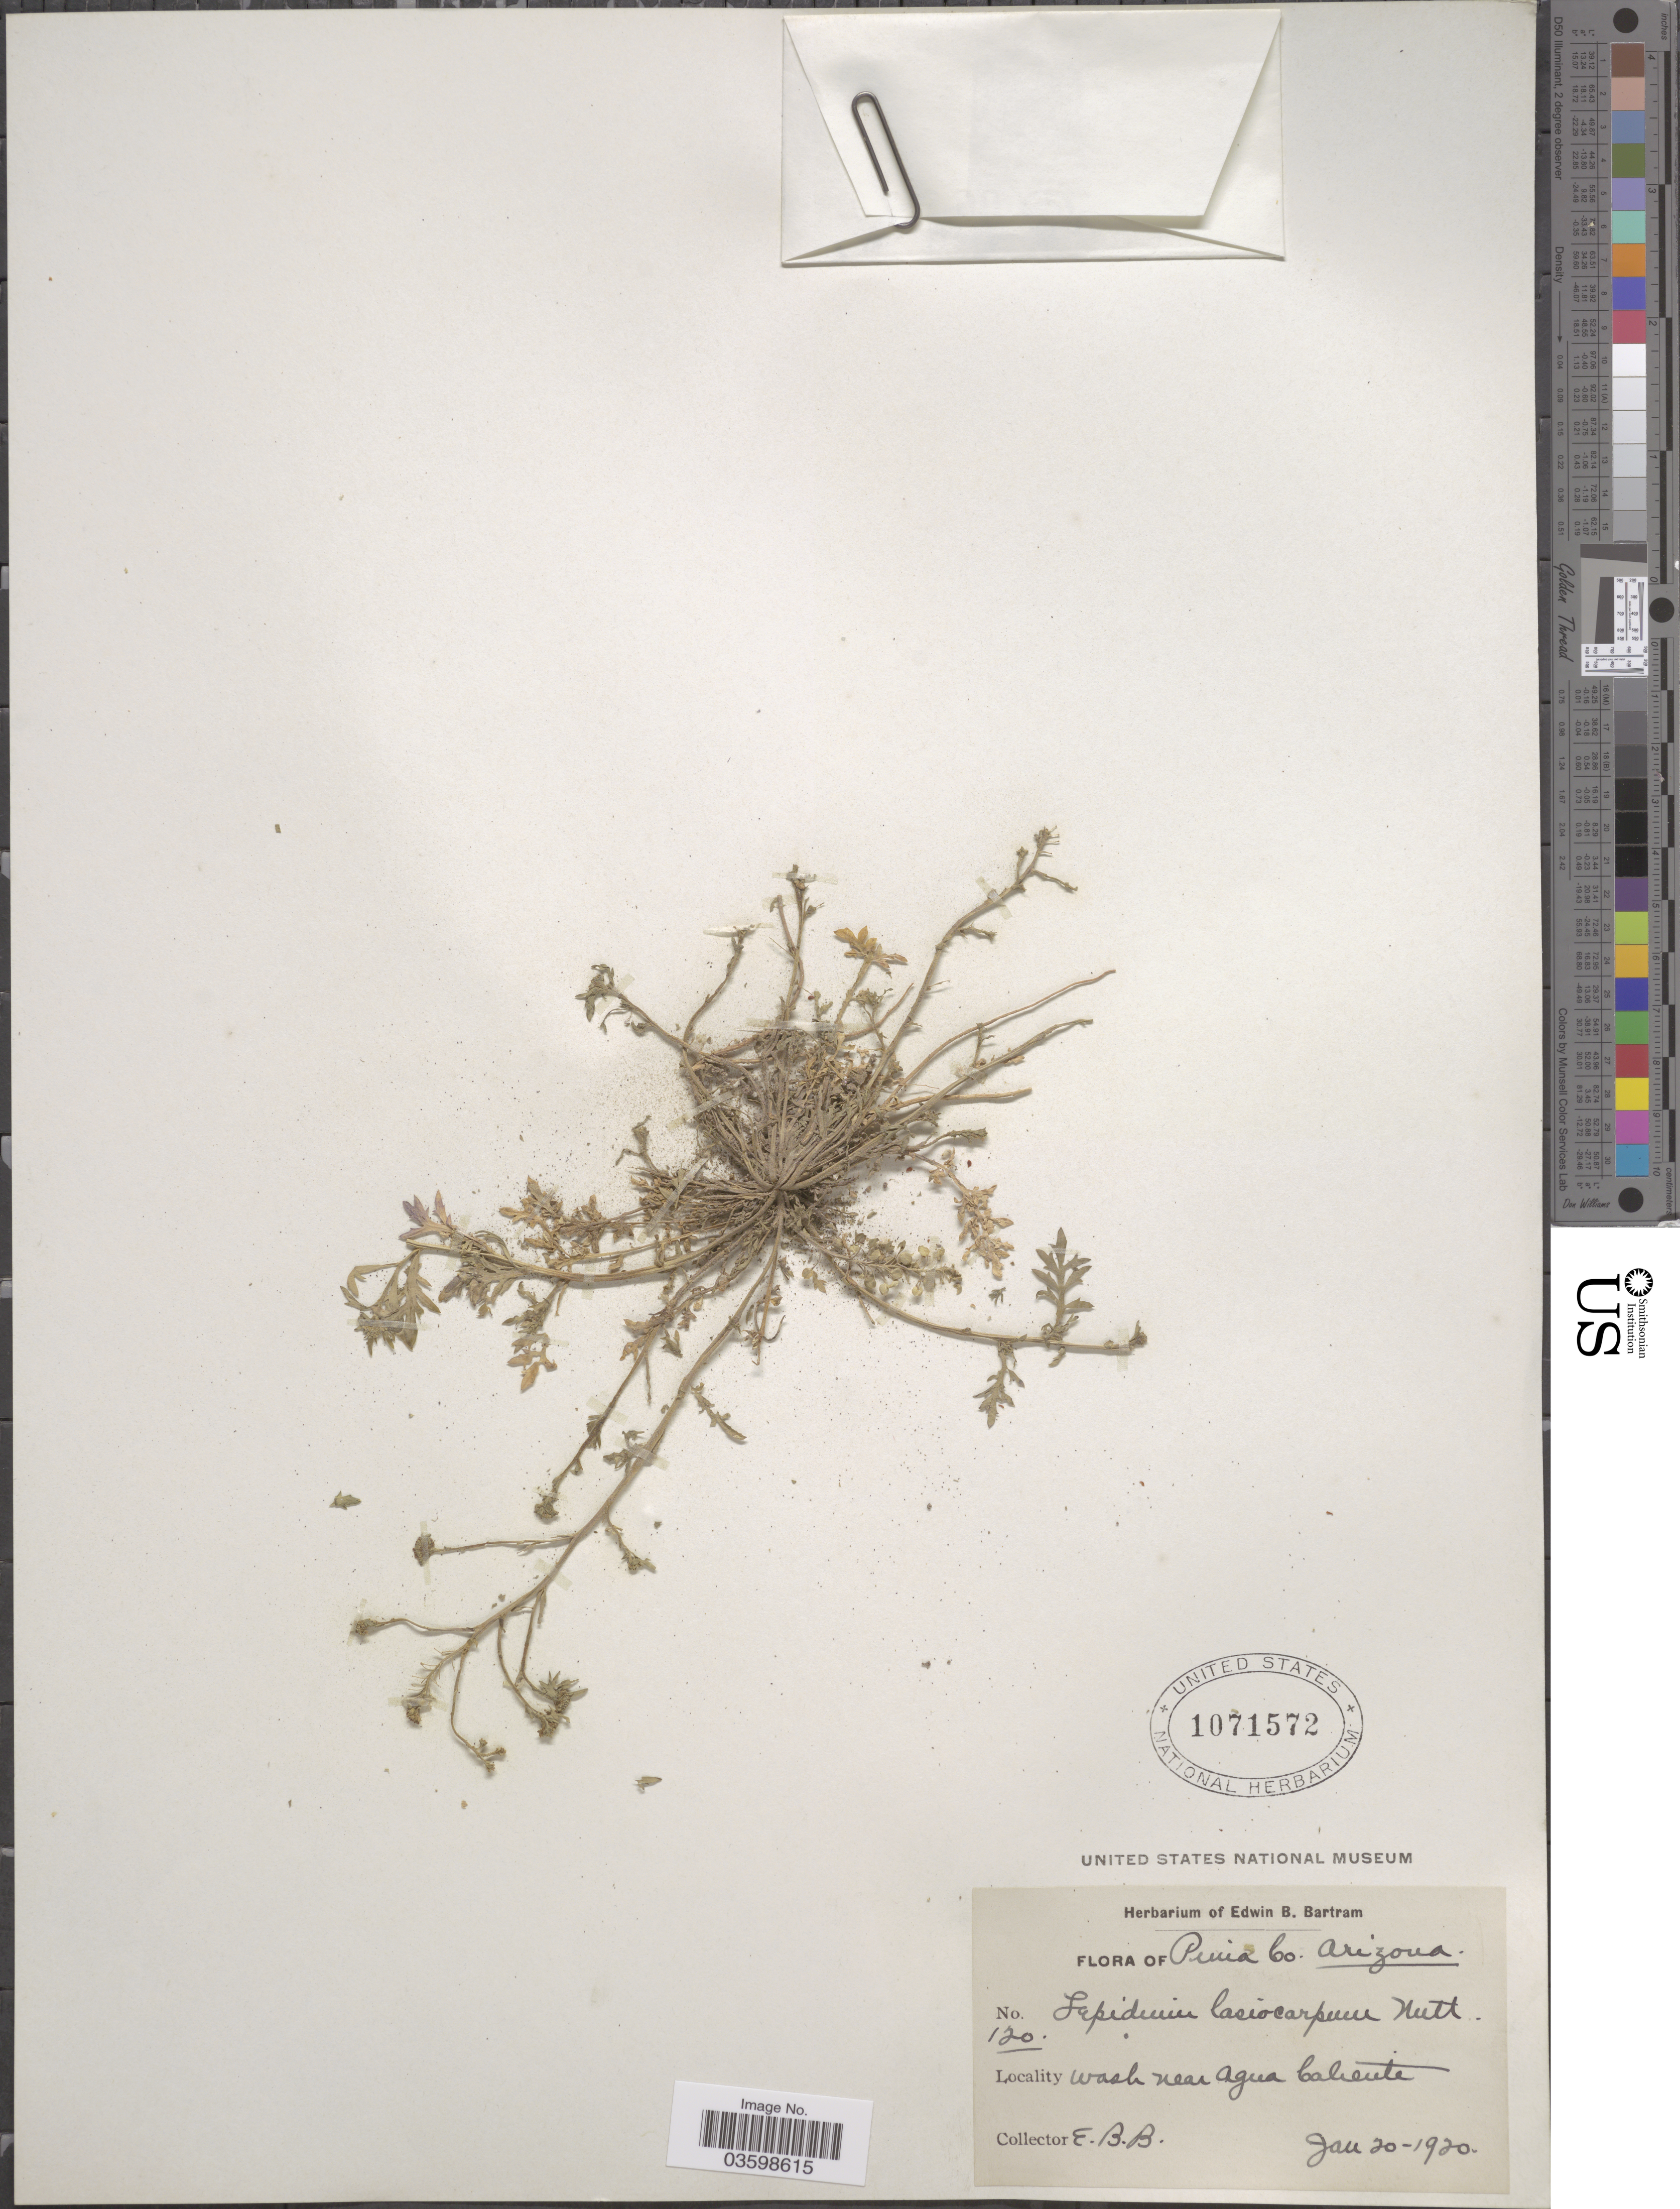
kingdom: Plantae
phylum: Tracheophyta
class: Magnoliopsida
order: Brassicales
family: Brassicaceae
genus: Lepidium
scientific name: Lepidium lasiocarpum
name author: Nutt.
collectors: E. B. Bartram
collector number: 120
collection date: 1920-01-20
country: United States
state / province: Arizona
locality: Pima Co. Wash near Agua Caliente.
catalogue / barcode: US 1071572